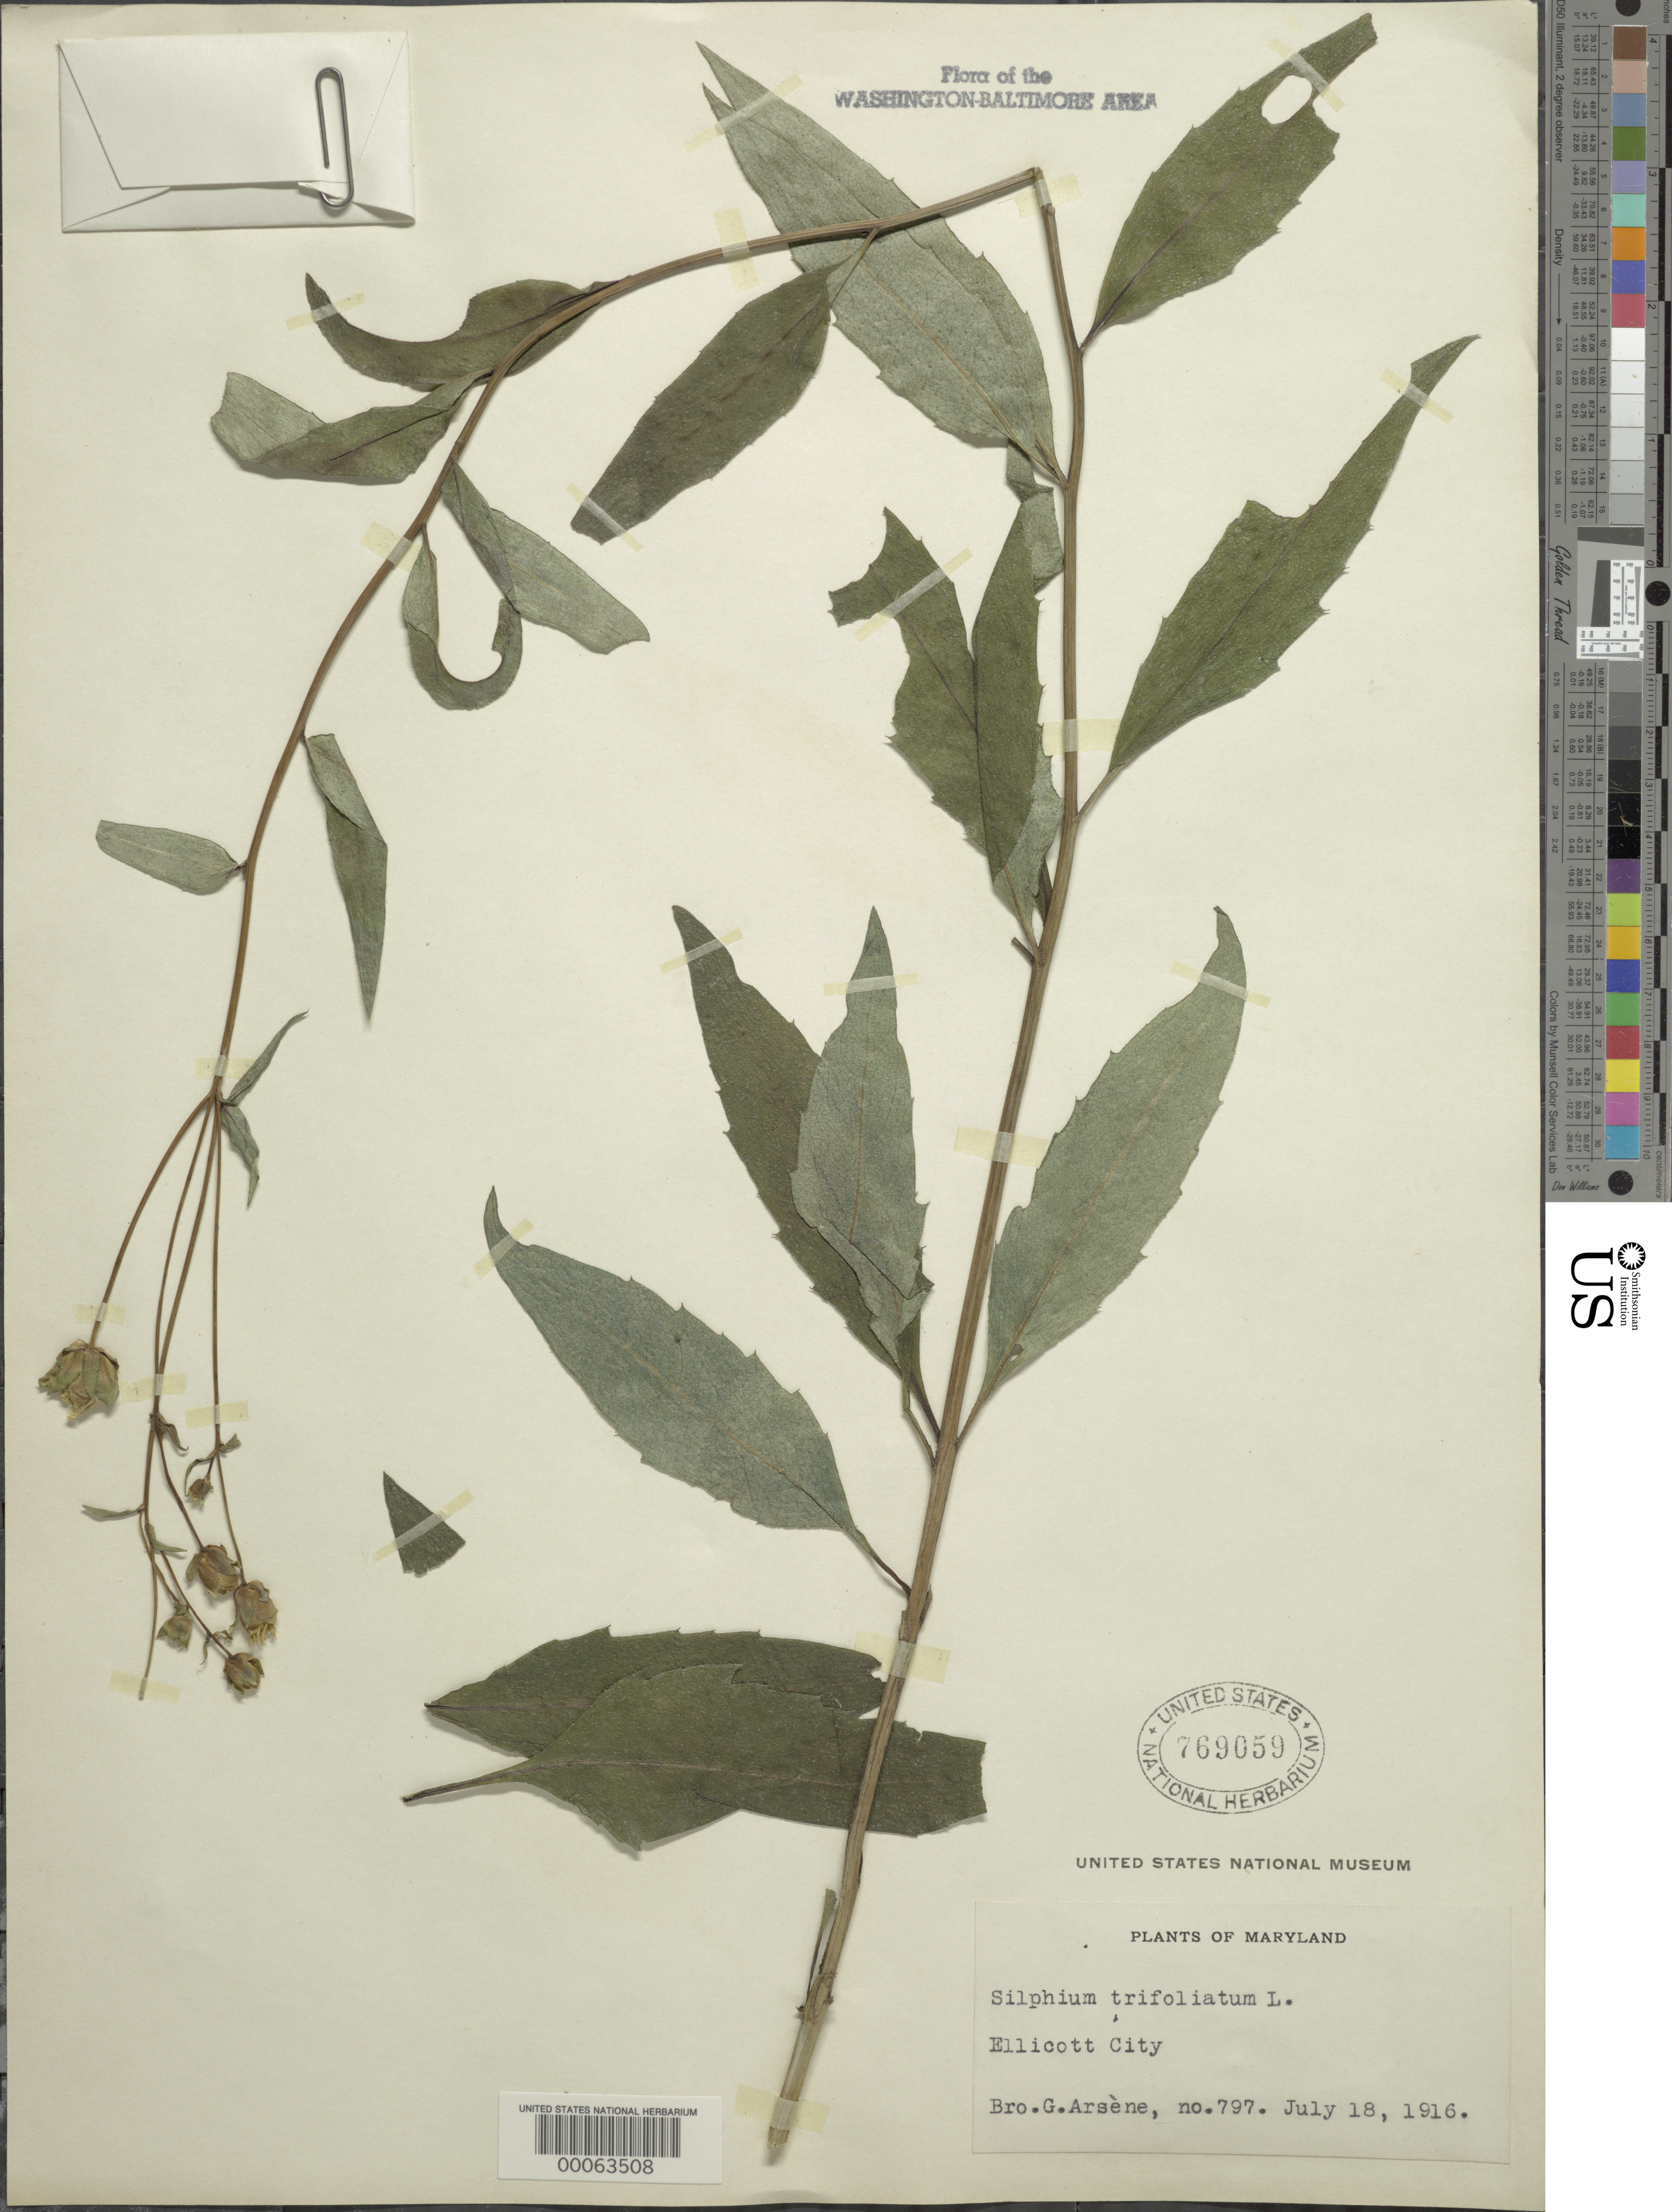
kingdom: Plantae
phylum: Tracheophyta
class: Magnoliopsida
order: Asterales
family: Asteraceae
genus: Silphium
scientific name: Silphium asteriscus var. trifoliatum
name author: (L.) Clevinger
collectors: Bro. G. Arsène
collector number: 797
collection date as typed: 18 Jul 1916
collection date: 1916-07-18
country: United States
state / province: Maryland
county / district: Howard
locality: Ellicott City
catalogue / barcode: US 769059